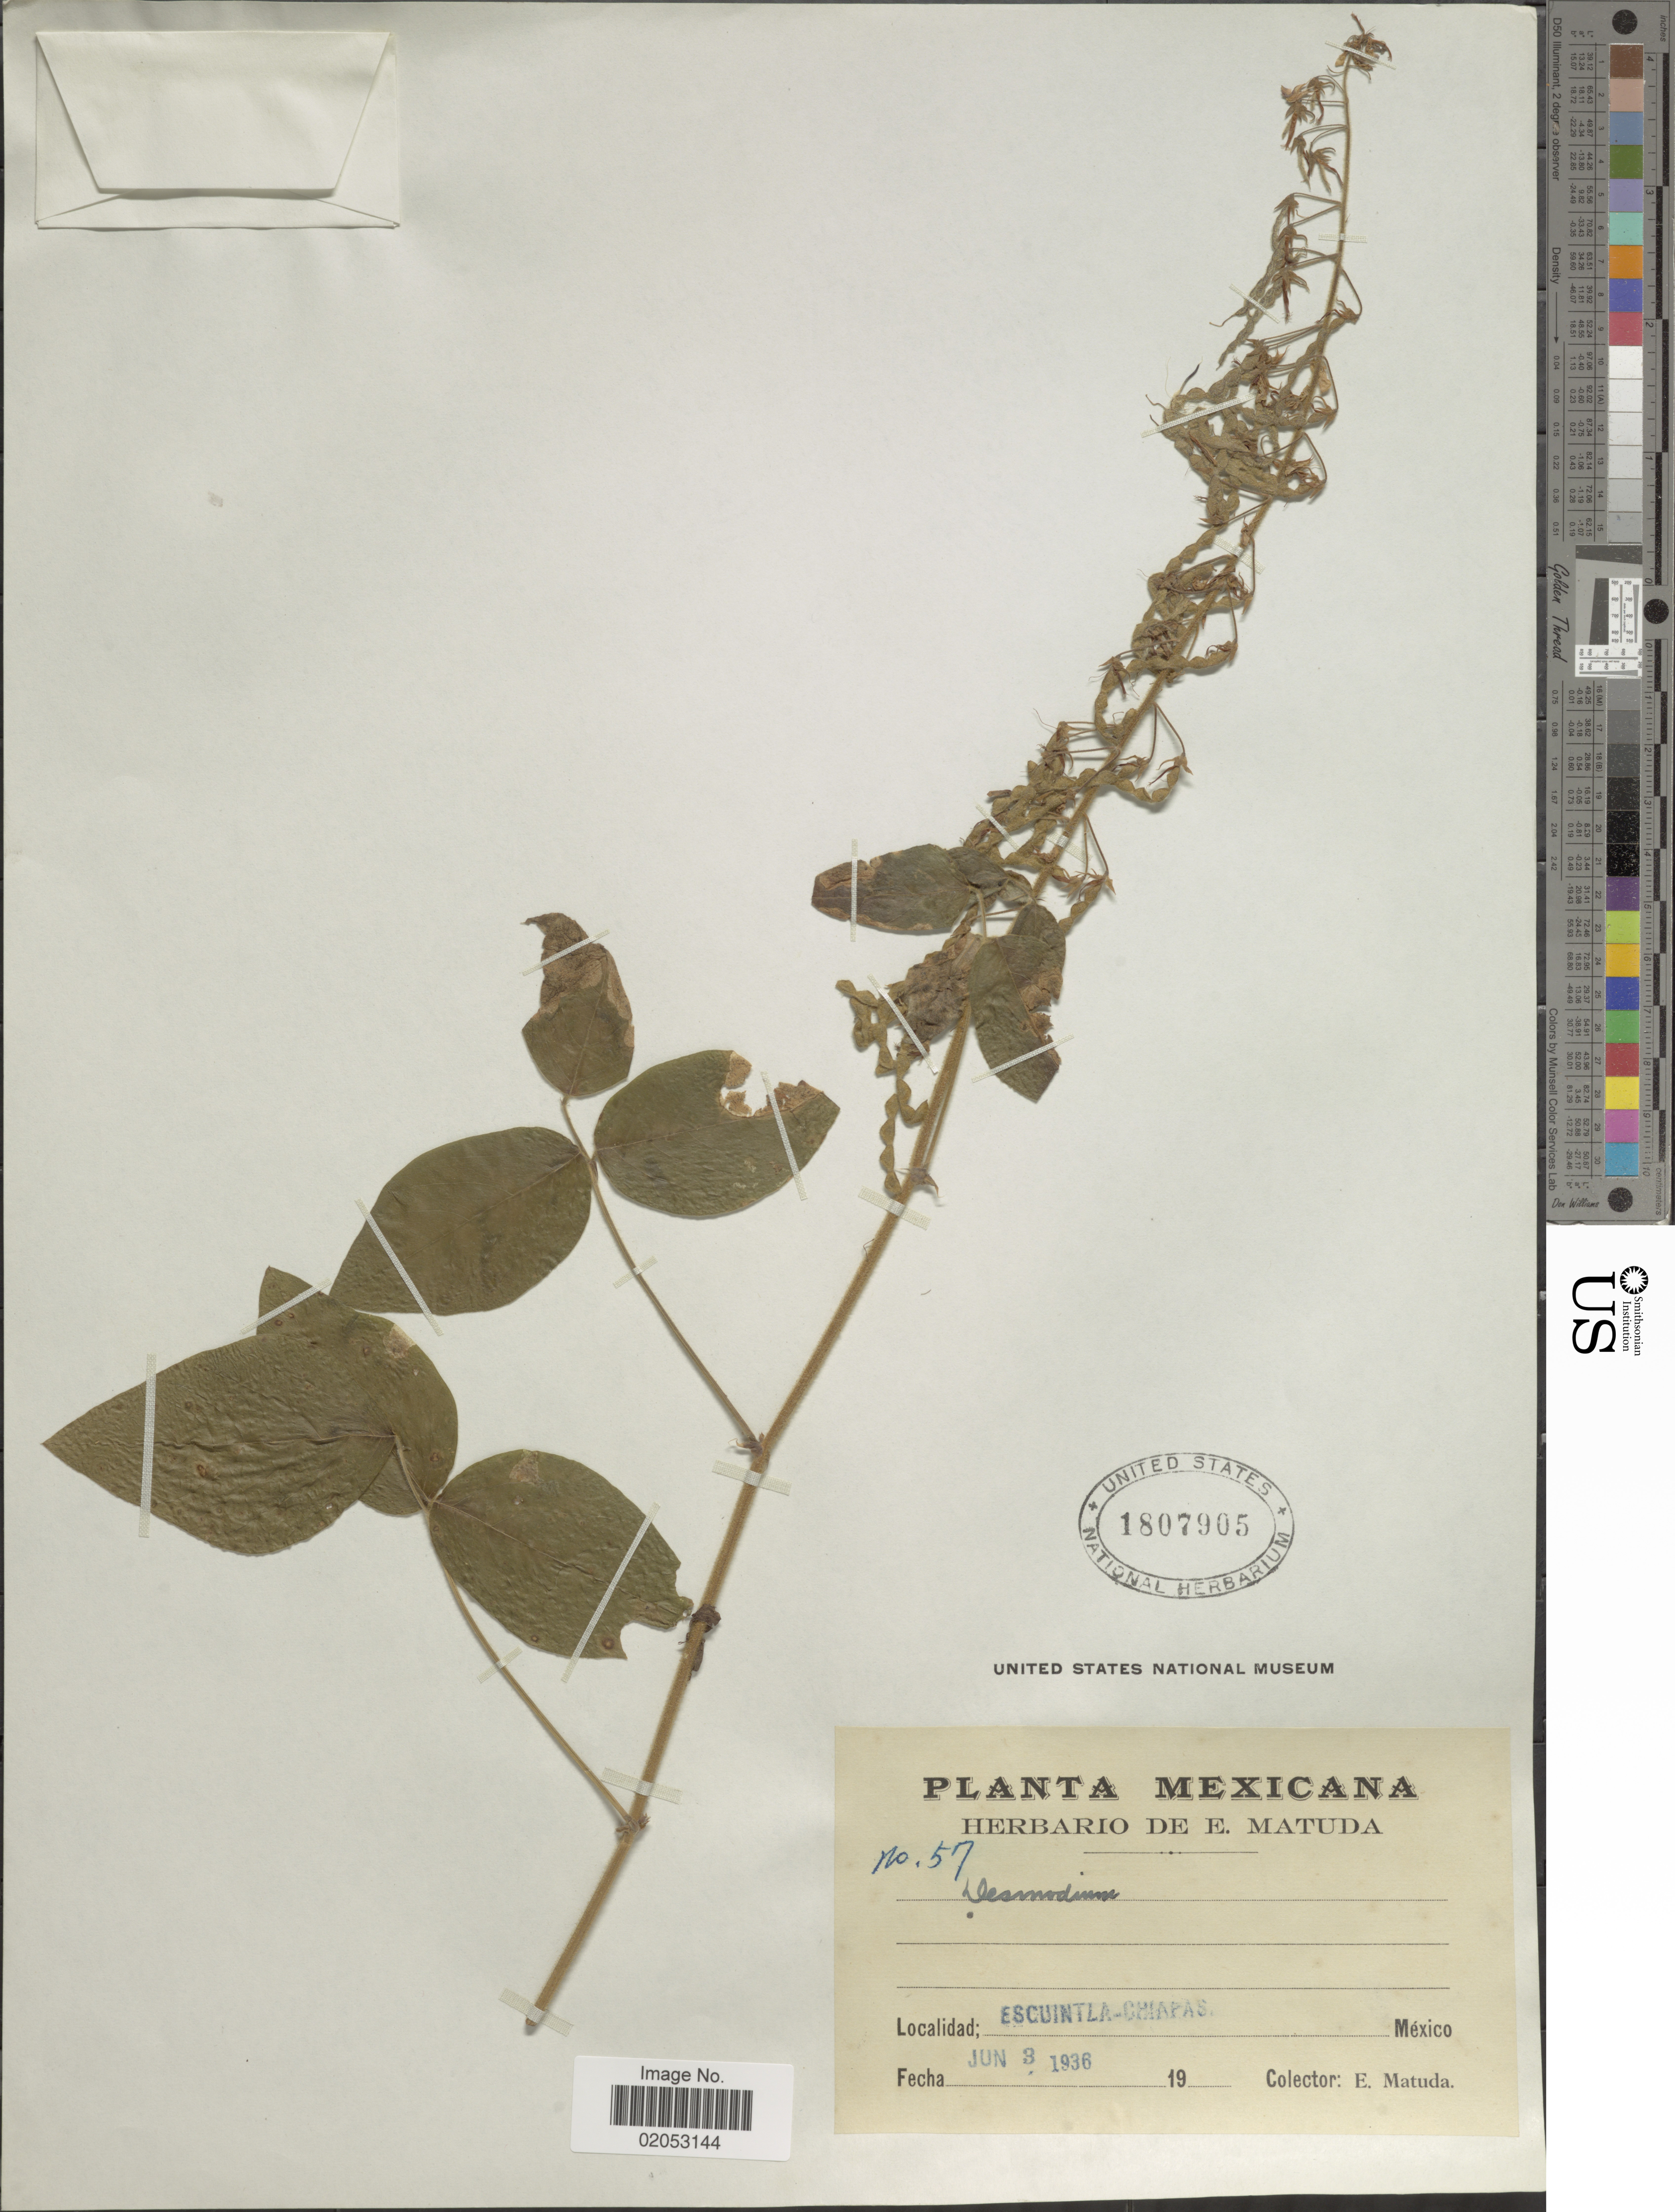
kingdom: Plantae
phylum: Tracheophyta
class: Magnoliopsida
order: Fabales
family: Fabaceae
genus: Desmodium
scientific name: Desmodium sp.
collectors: E. Matuda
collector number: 57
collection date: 1936-06-03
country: Mexico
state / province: Chiapas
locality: Escuintla-Chiapas, México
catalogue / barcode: US 1807905